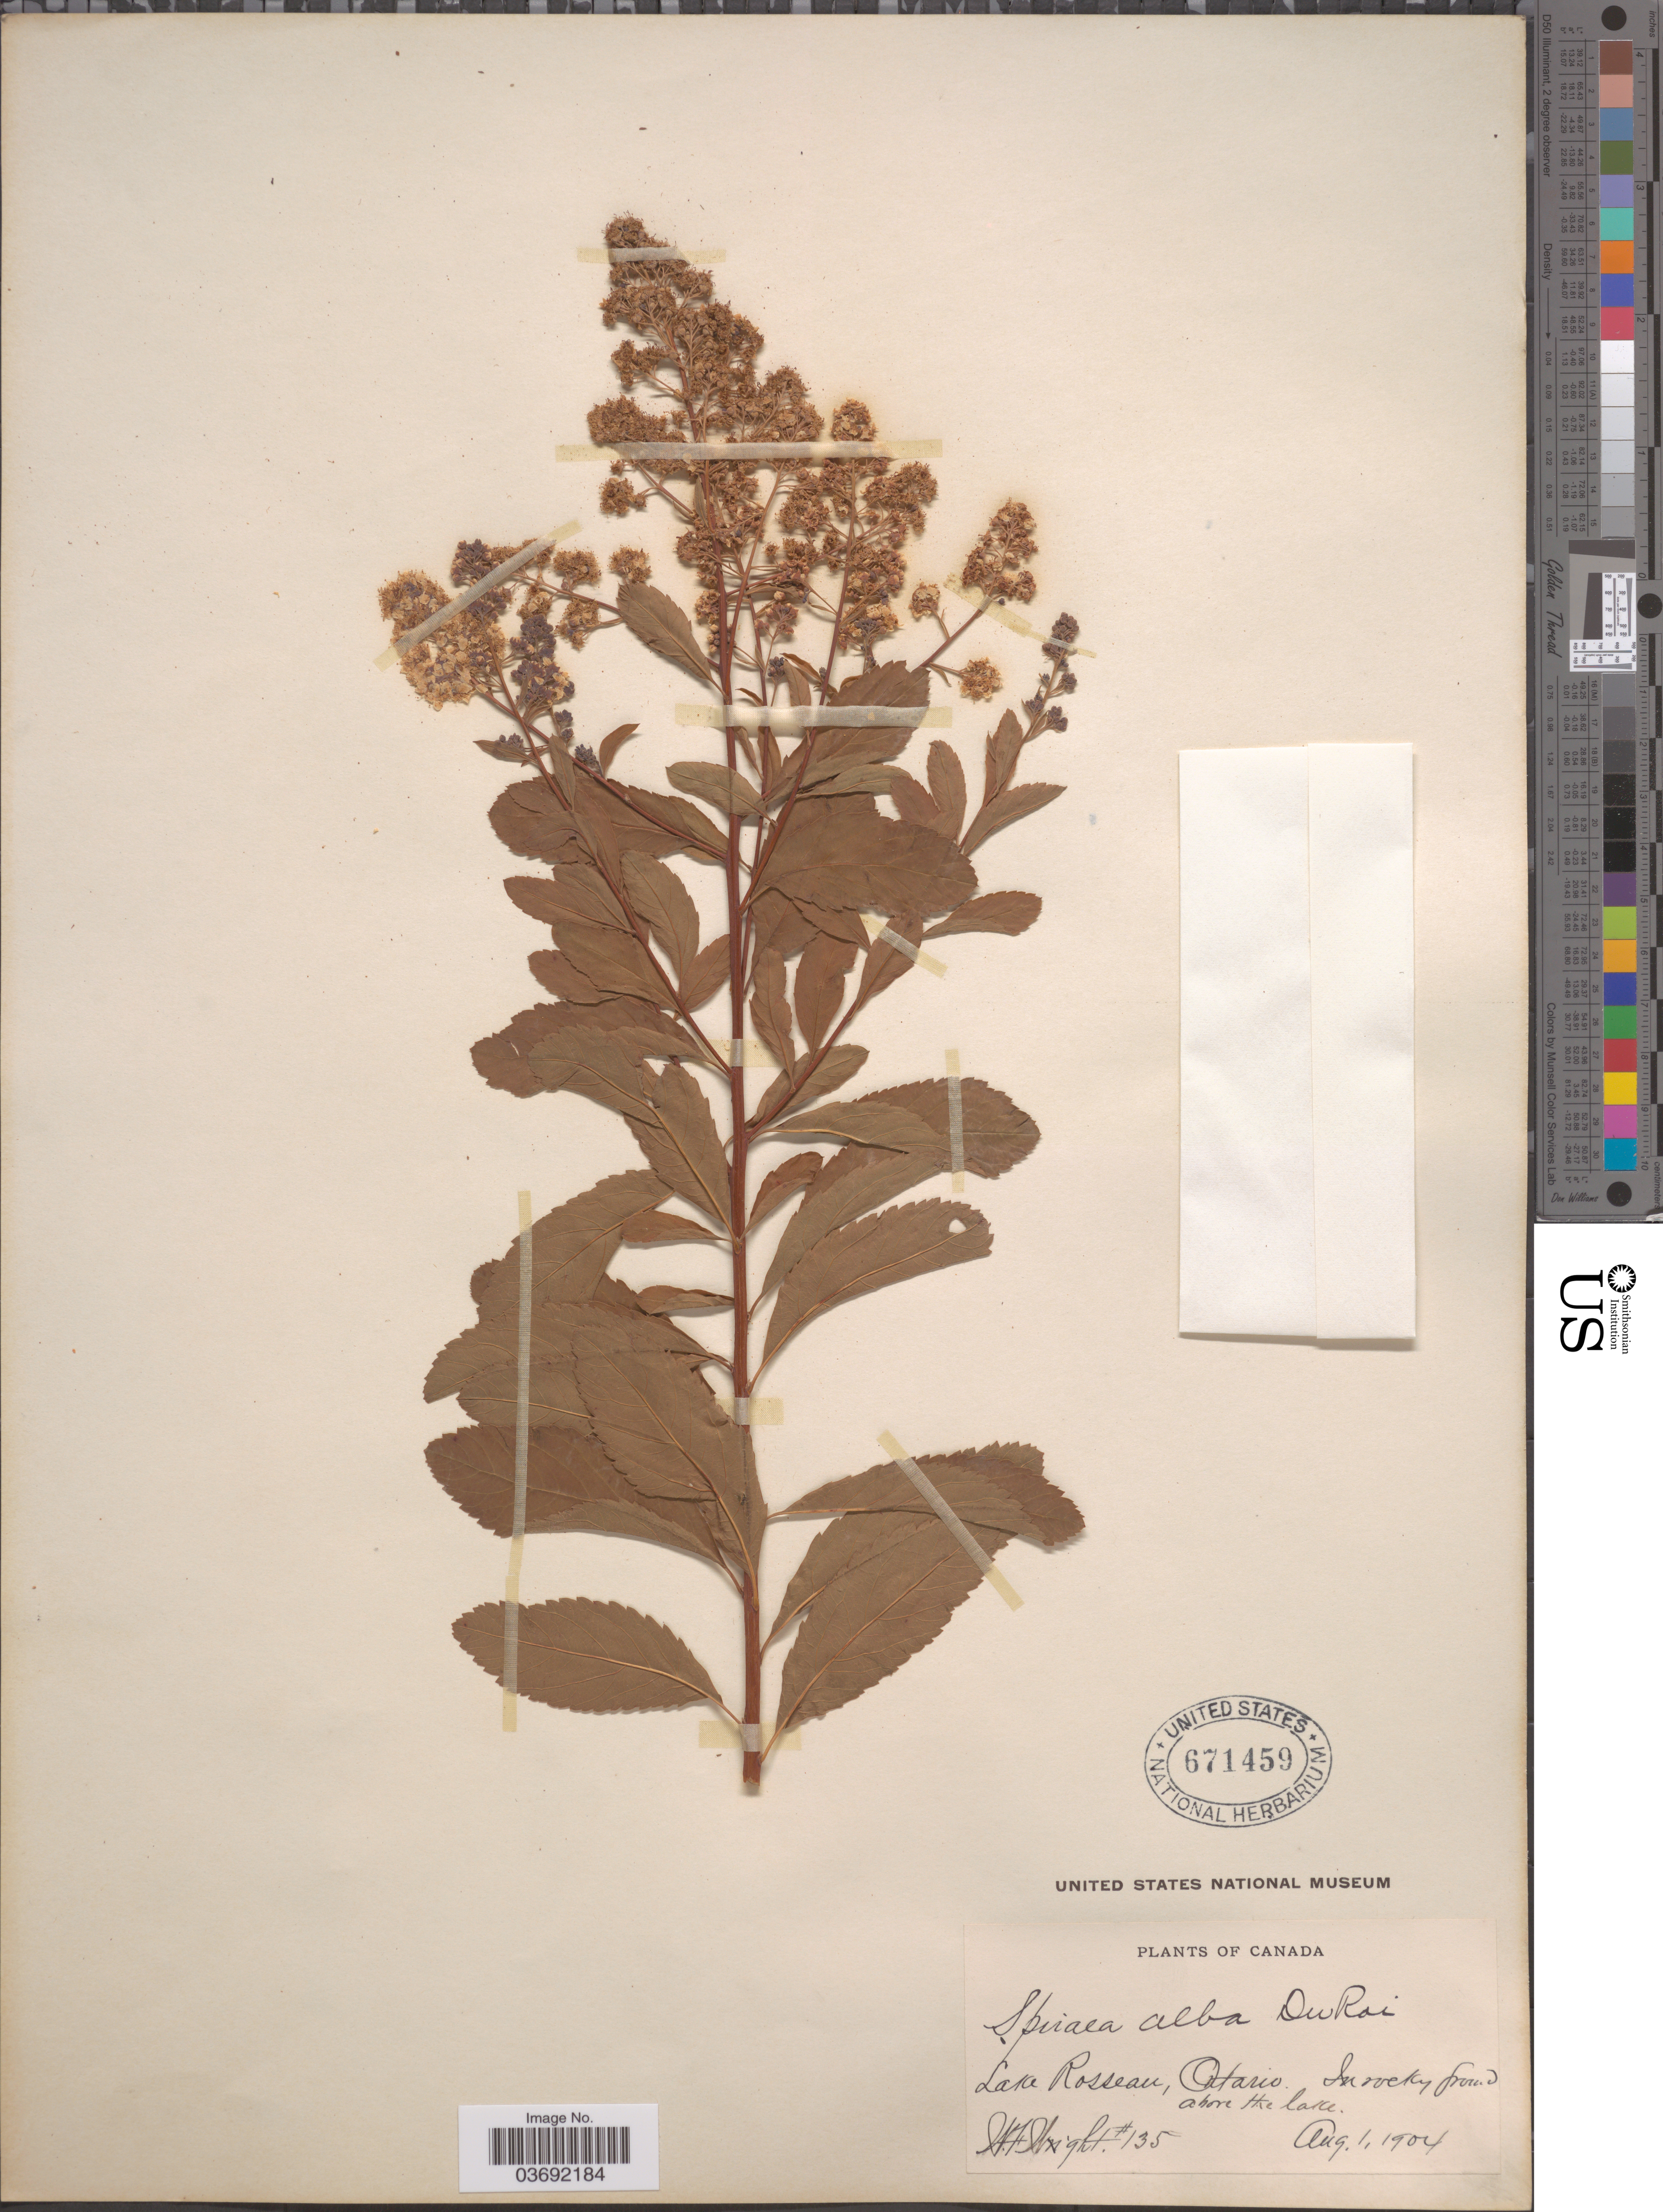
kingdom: Plantae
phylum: Tracheophyta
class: Magnoliopsida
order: Rosales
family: Rosaceae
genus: Spiraea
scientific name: Spiraea alba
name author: Du Roi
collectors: W. F. Wright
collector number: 135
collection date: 1904-08-01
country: Canada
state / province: Ontario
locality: Lake Rosseau.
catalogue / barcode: US 671459